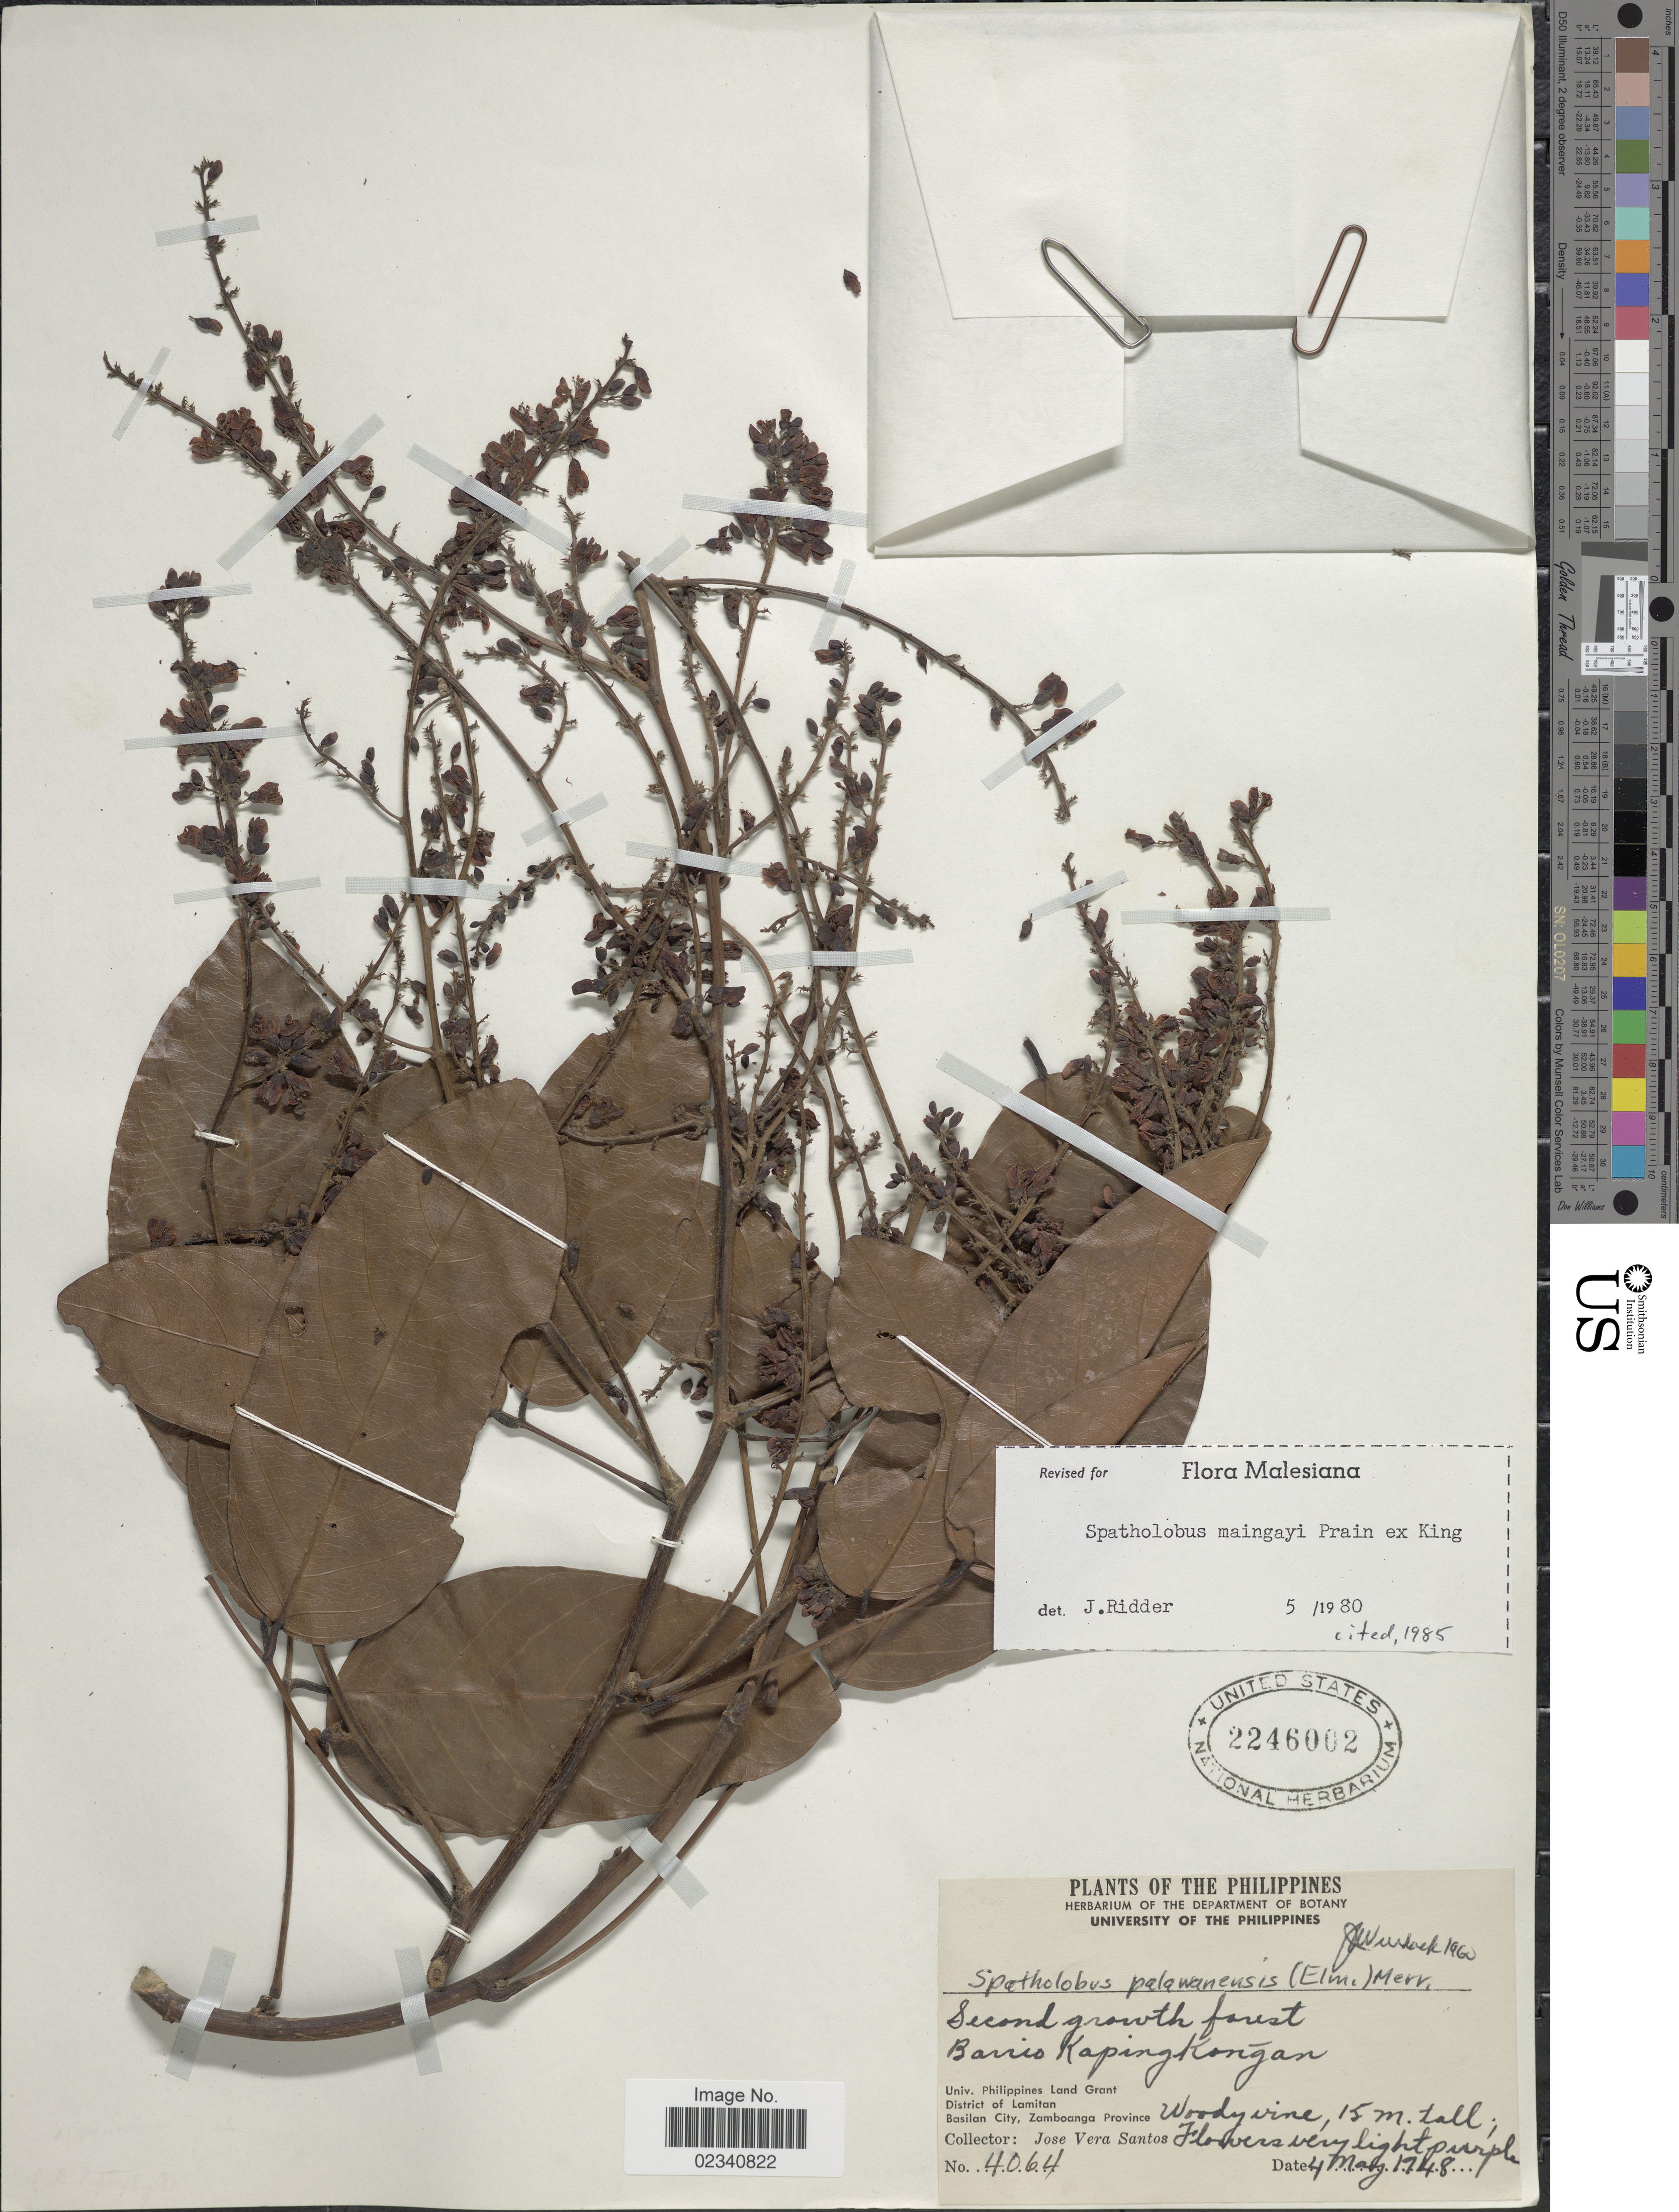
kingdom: Plantae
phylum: Tracheophyta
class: Magnoliopsida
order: Fabales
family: Fabaceae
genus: Spatholobus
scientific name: Spatholobus maingayi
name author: Prain in King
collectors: J. Santos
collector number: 4064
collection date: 1948-05-04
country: Philippines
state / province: Muslim Mindanao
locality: Barrio KapingKongan, Univ. Philippines Land Grant, District of Lamitan, Basilan City, Zamboanga Province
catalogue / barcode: US 2246002